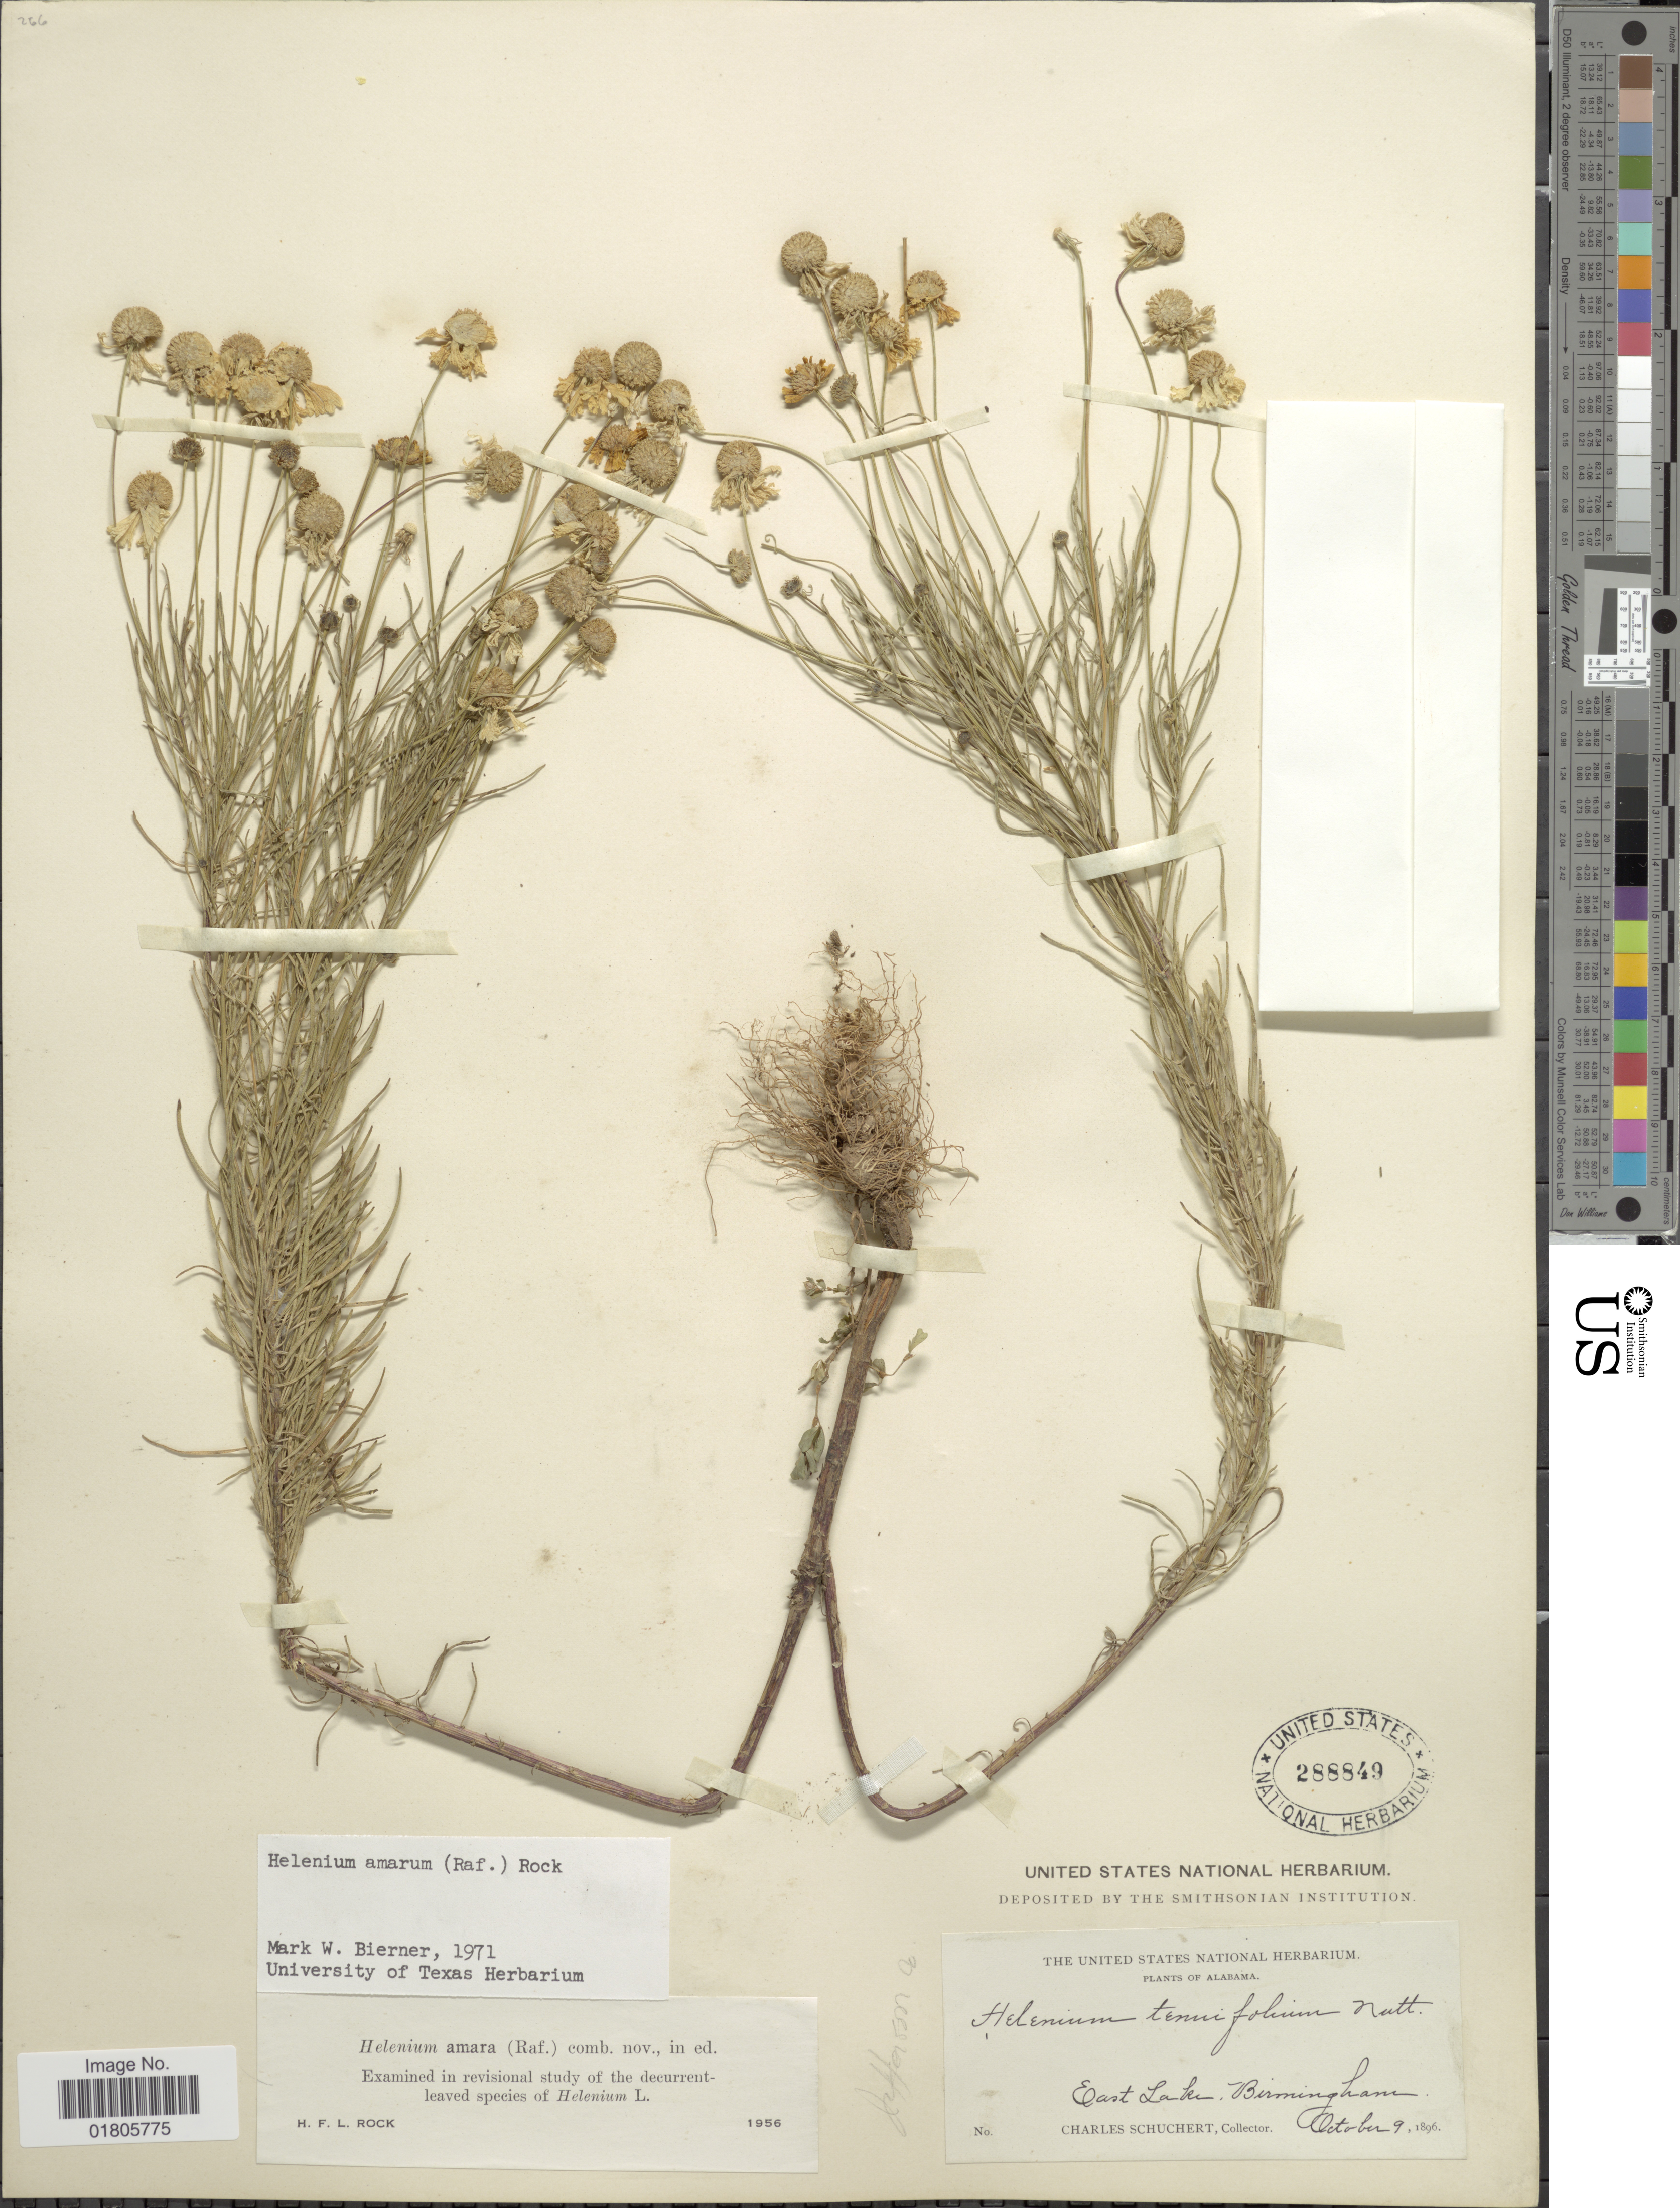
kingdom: Plantae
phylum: Tracheophyta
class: Magnoliopsida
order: Asterales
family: Asteraceae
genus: Helenium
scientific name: Helenium amarum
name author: (Raf.) H. Rock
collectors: C. Schuchert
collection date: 1896-10-09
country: United States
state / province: Alabama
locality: East Lake, Birmingham. Jefferson Co.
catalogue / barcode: US 288849